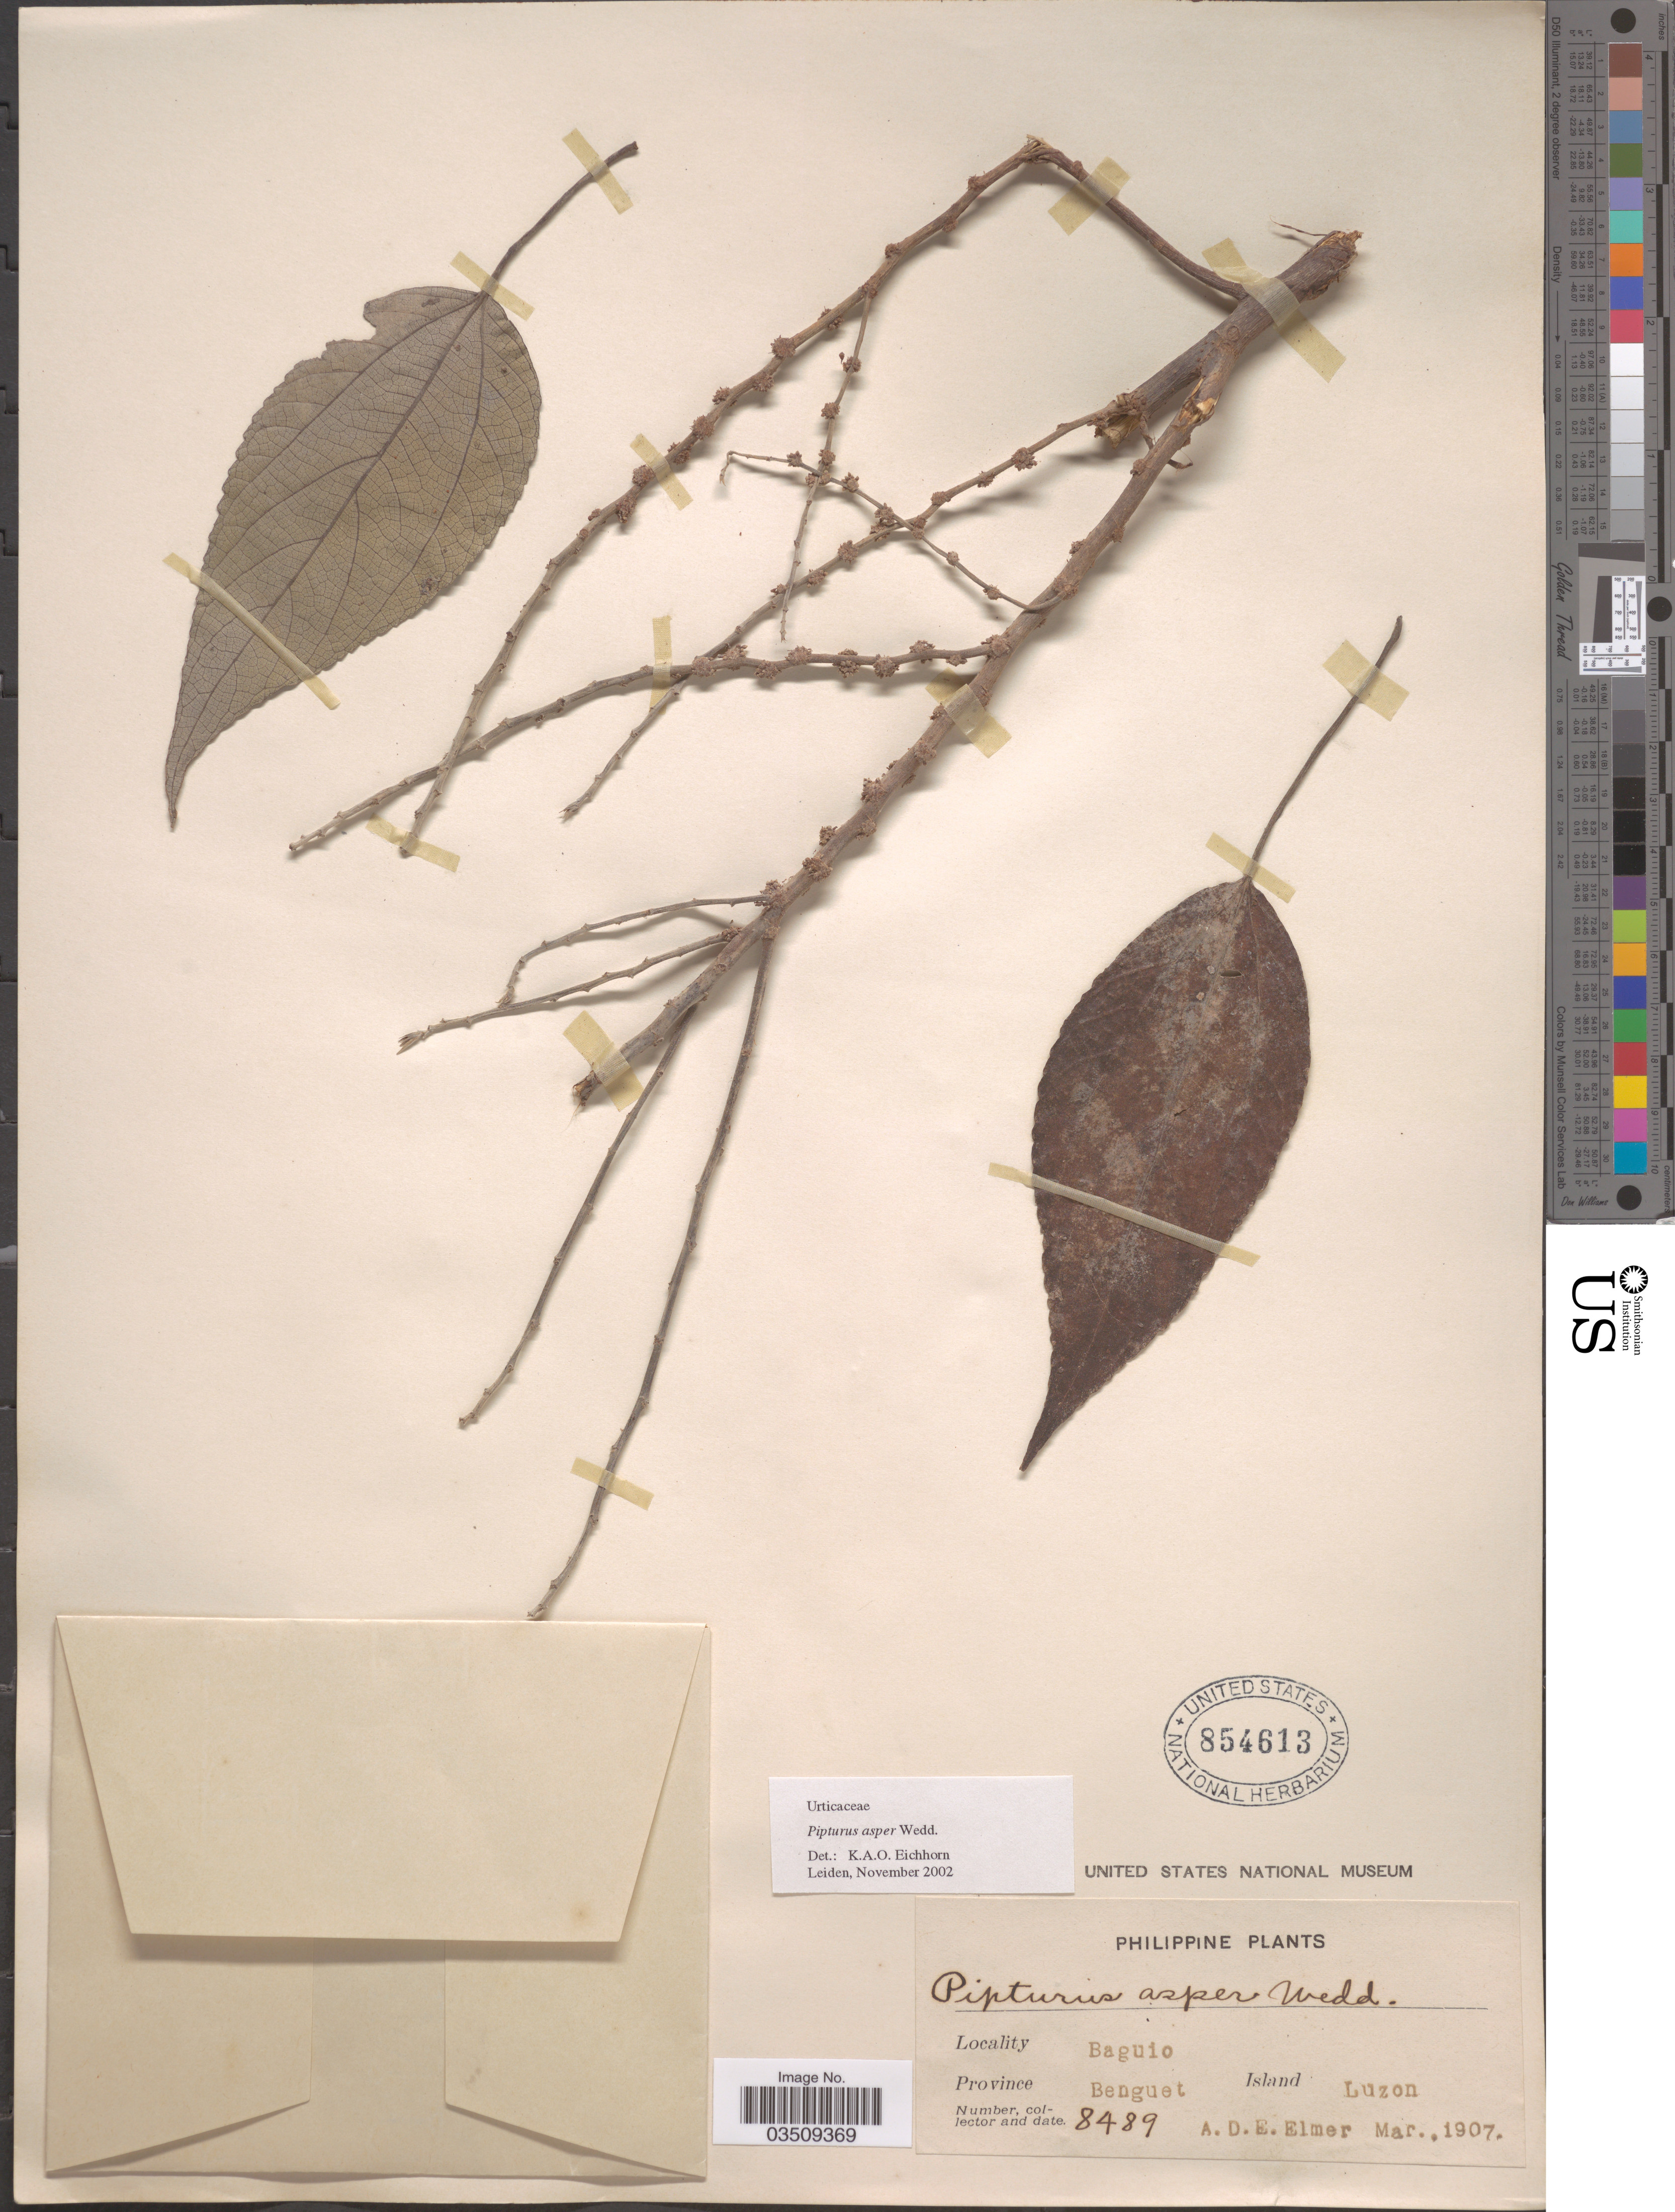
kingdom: Plantae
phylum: Tracheophyta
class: Magnoliopsida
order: Rosales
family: Urticaceae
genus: Pipturus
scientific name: Pipturus arborescens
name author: (Link) C.B. Rob.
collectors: A. D. E. Elmer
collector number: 8489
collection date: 1907-03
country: Philippines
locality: Baguio. Province Benguet. Island Luzon.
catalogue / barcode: US 854613